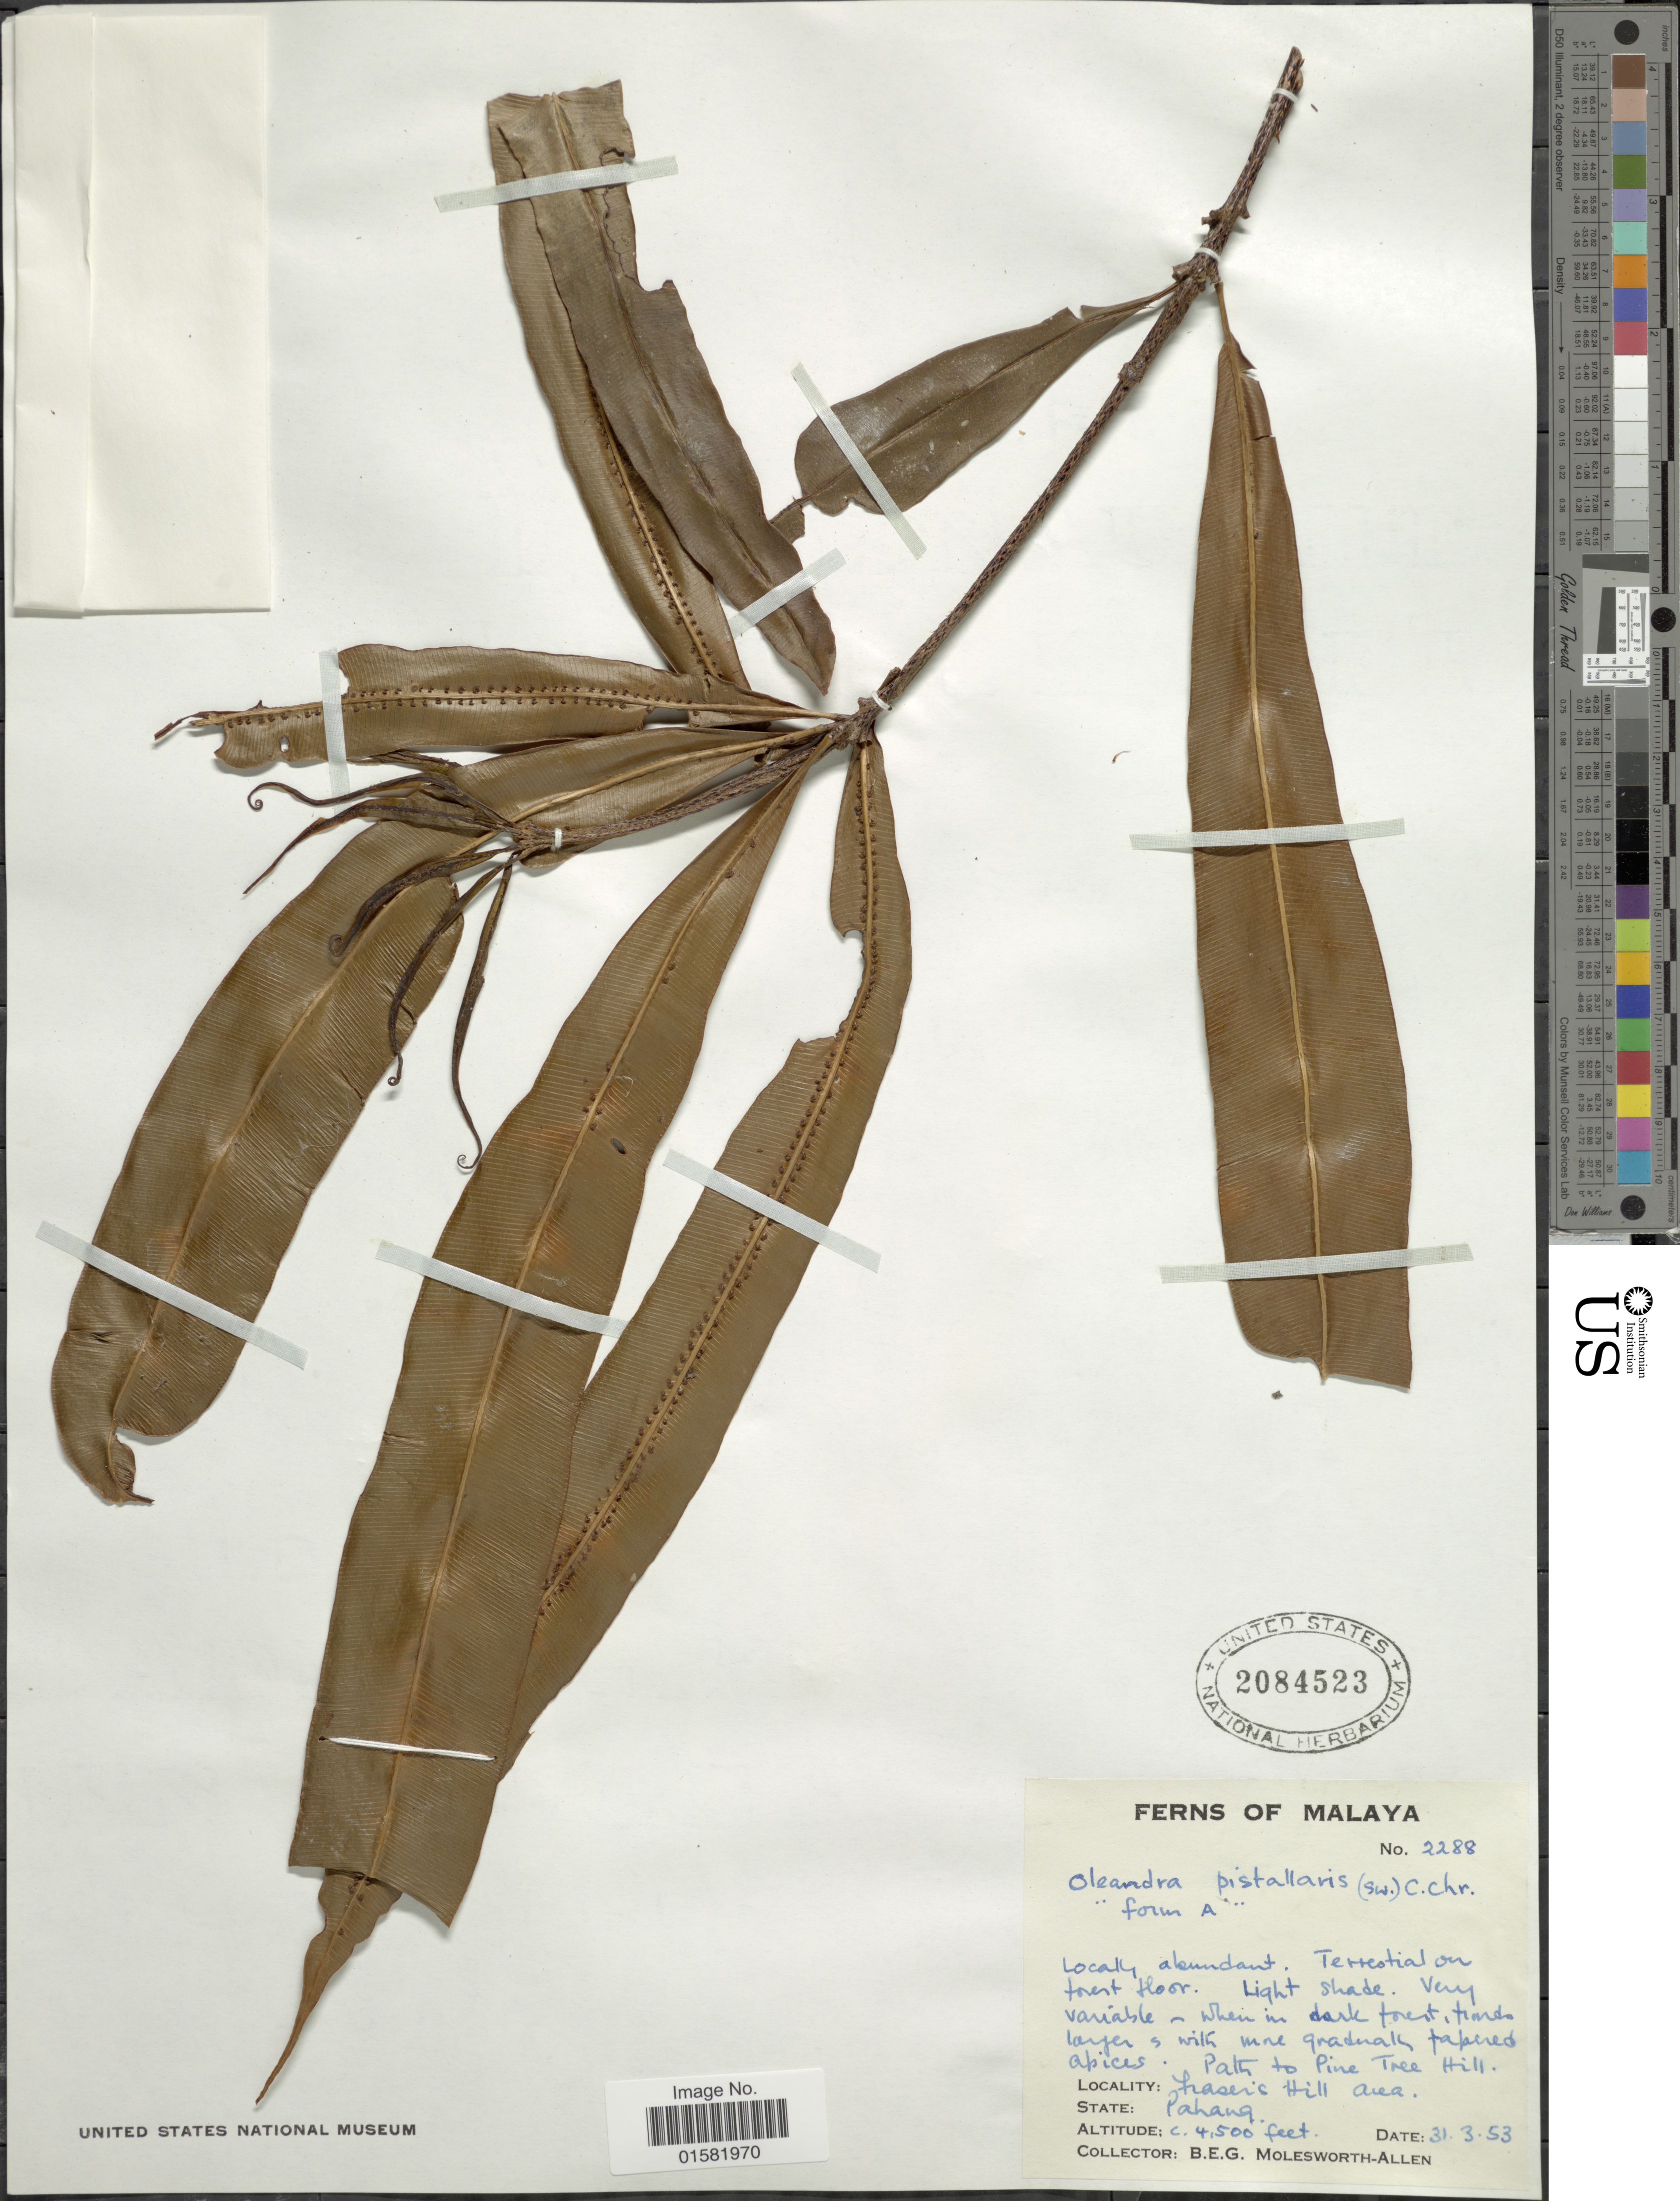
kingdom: Plantae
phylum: Tracheophyta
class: Polypodiopsida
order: Polypodiales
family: Oleandraceae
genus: Oleandra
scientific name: Oleandra pistillaris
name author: (Sw.) C. Chr.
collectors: B. E. G. Molesworth-Allen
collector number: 2288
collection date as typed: Transcribed d/m/y: 31/3/53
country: Malaysia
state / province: Pahang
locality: Malaya, Fraser's Hills aera, Pahang.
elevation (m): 1372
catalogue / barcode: US 2084523